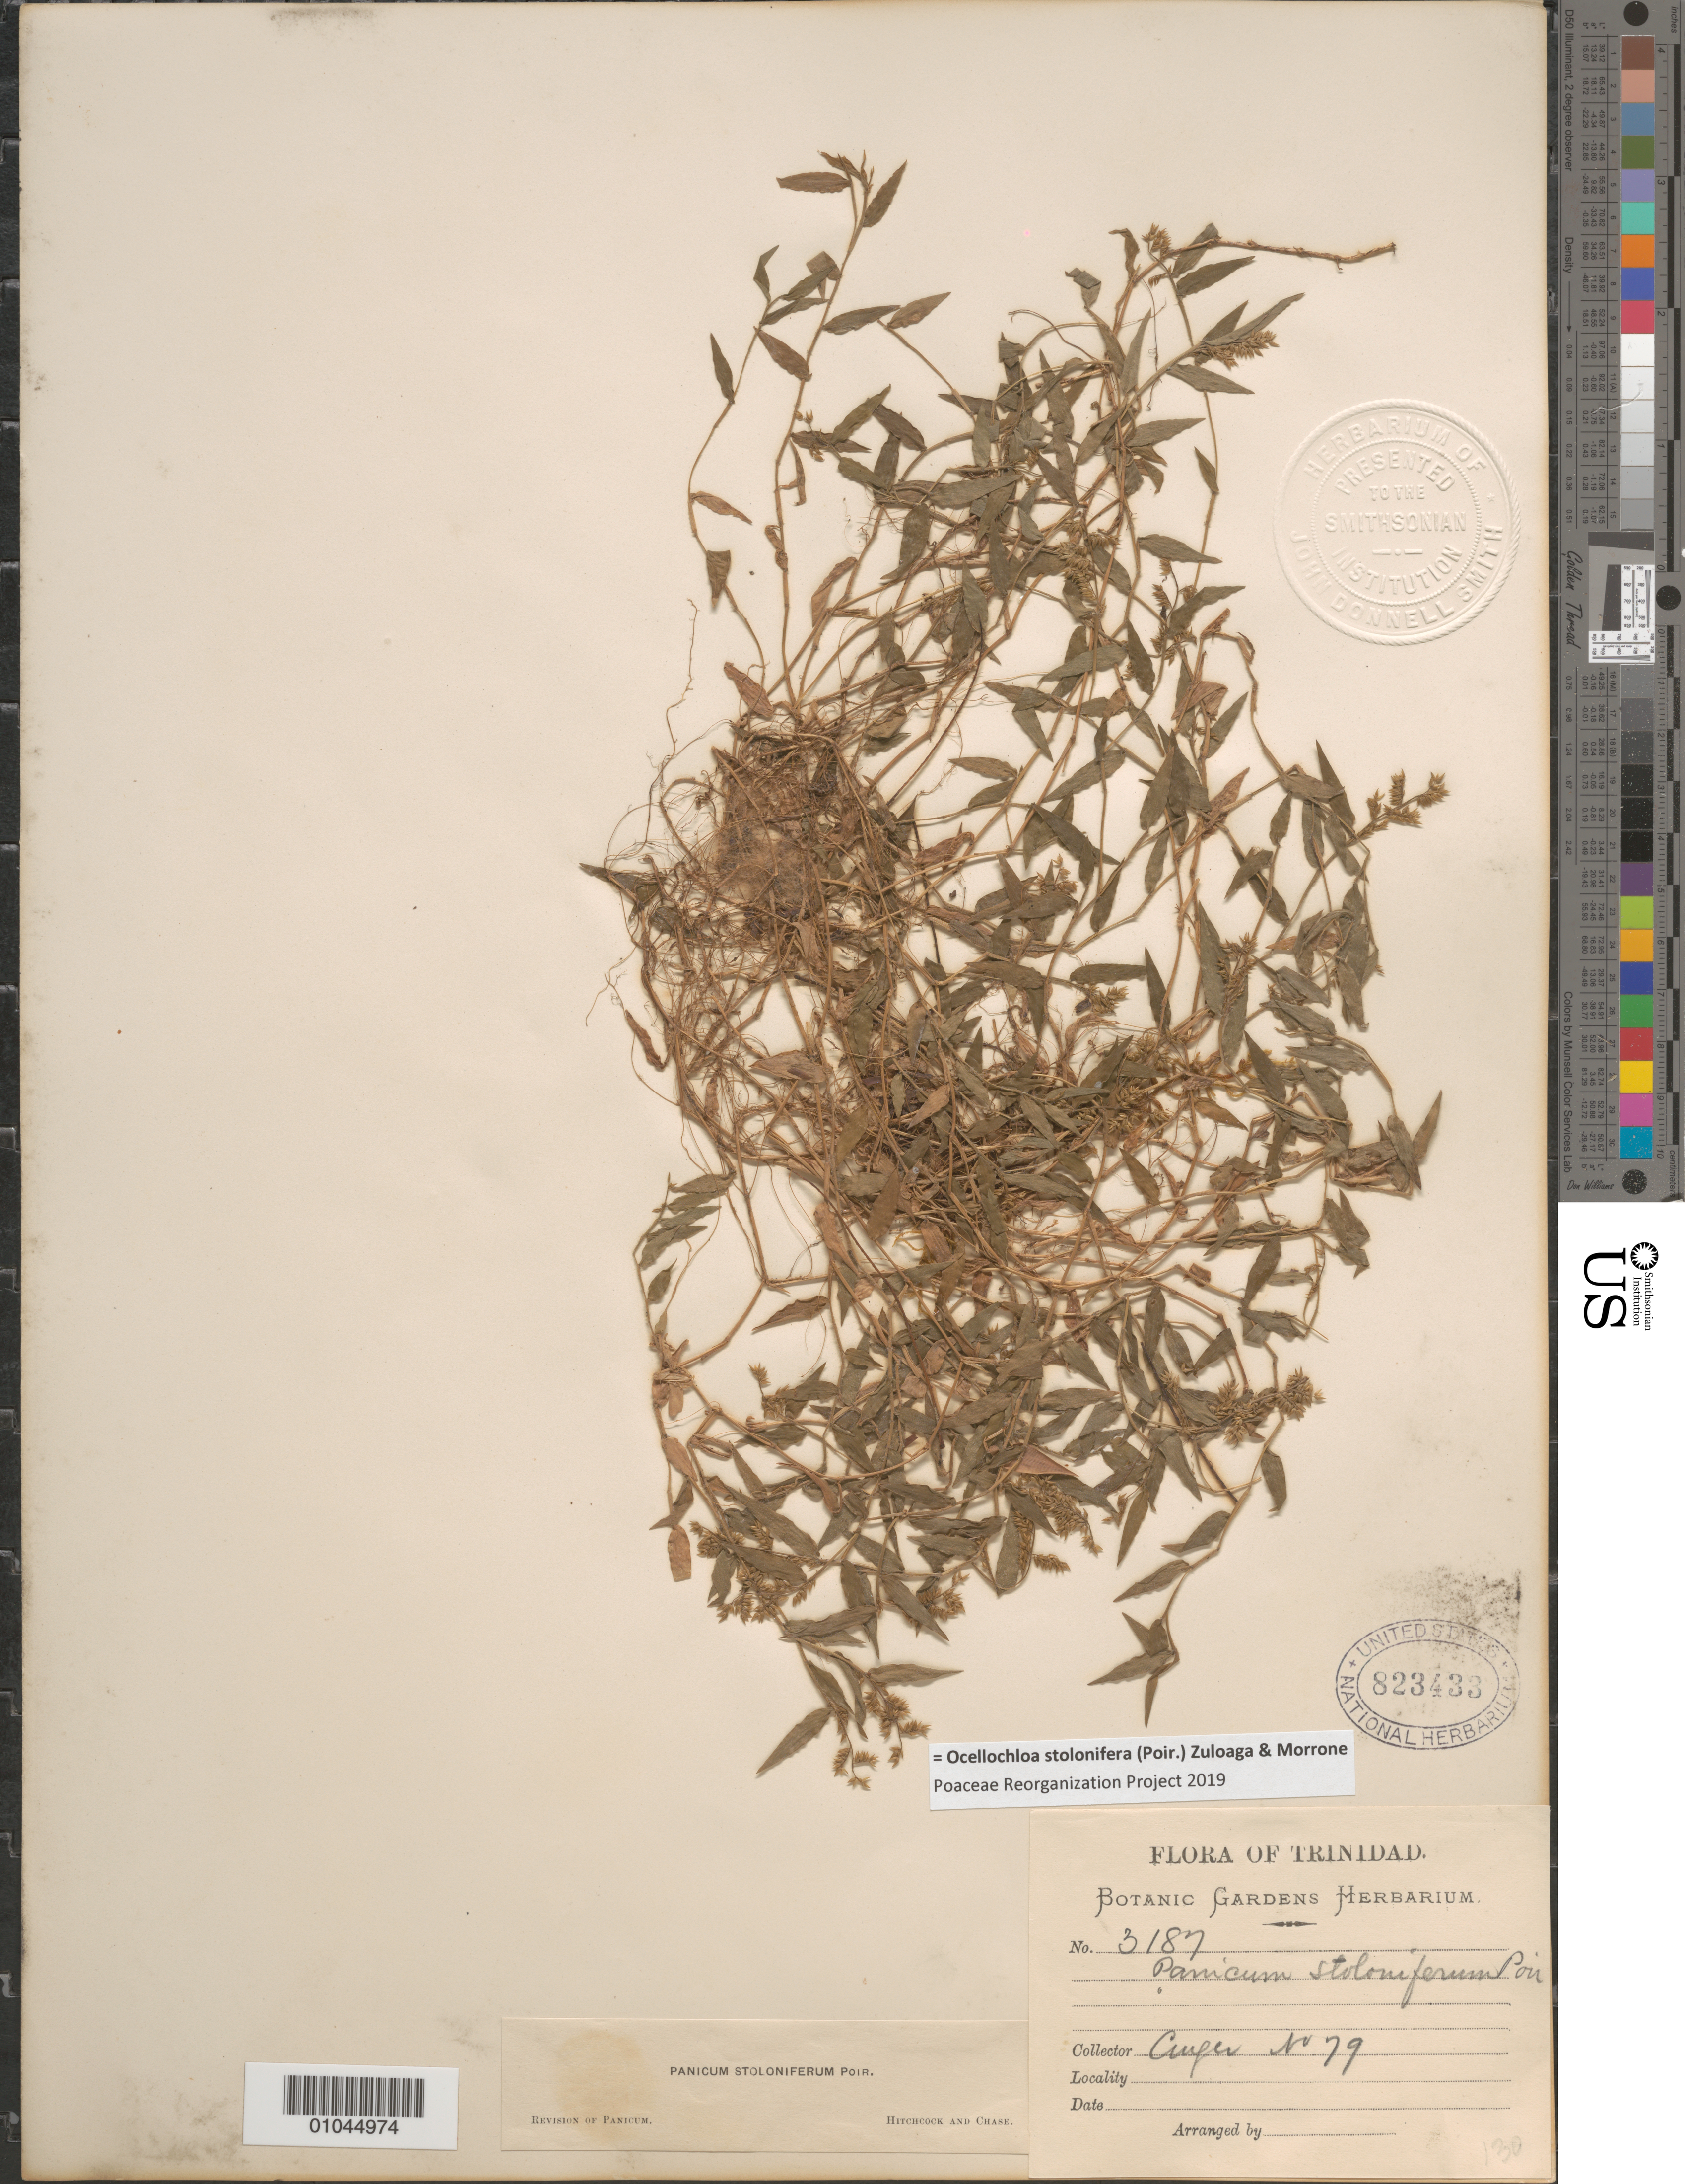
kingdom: Plantae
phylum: Tracheophyta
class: Liliopsida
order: Poales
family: Poaceae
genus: Panicum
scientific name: Panicum stoloniferum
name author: Poir.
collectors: Botanic Gardens Herbarium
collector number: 3187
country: Trinidad and Tobago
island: Trinidad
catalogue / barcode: US 823433